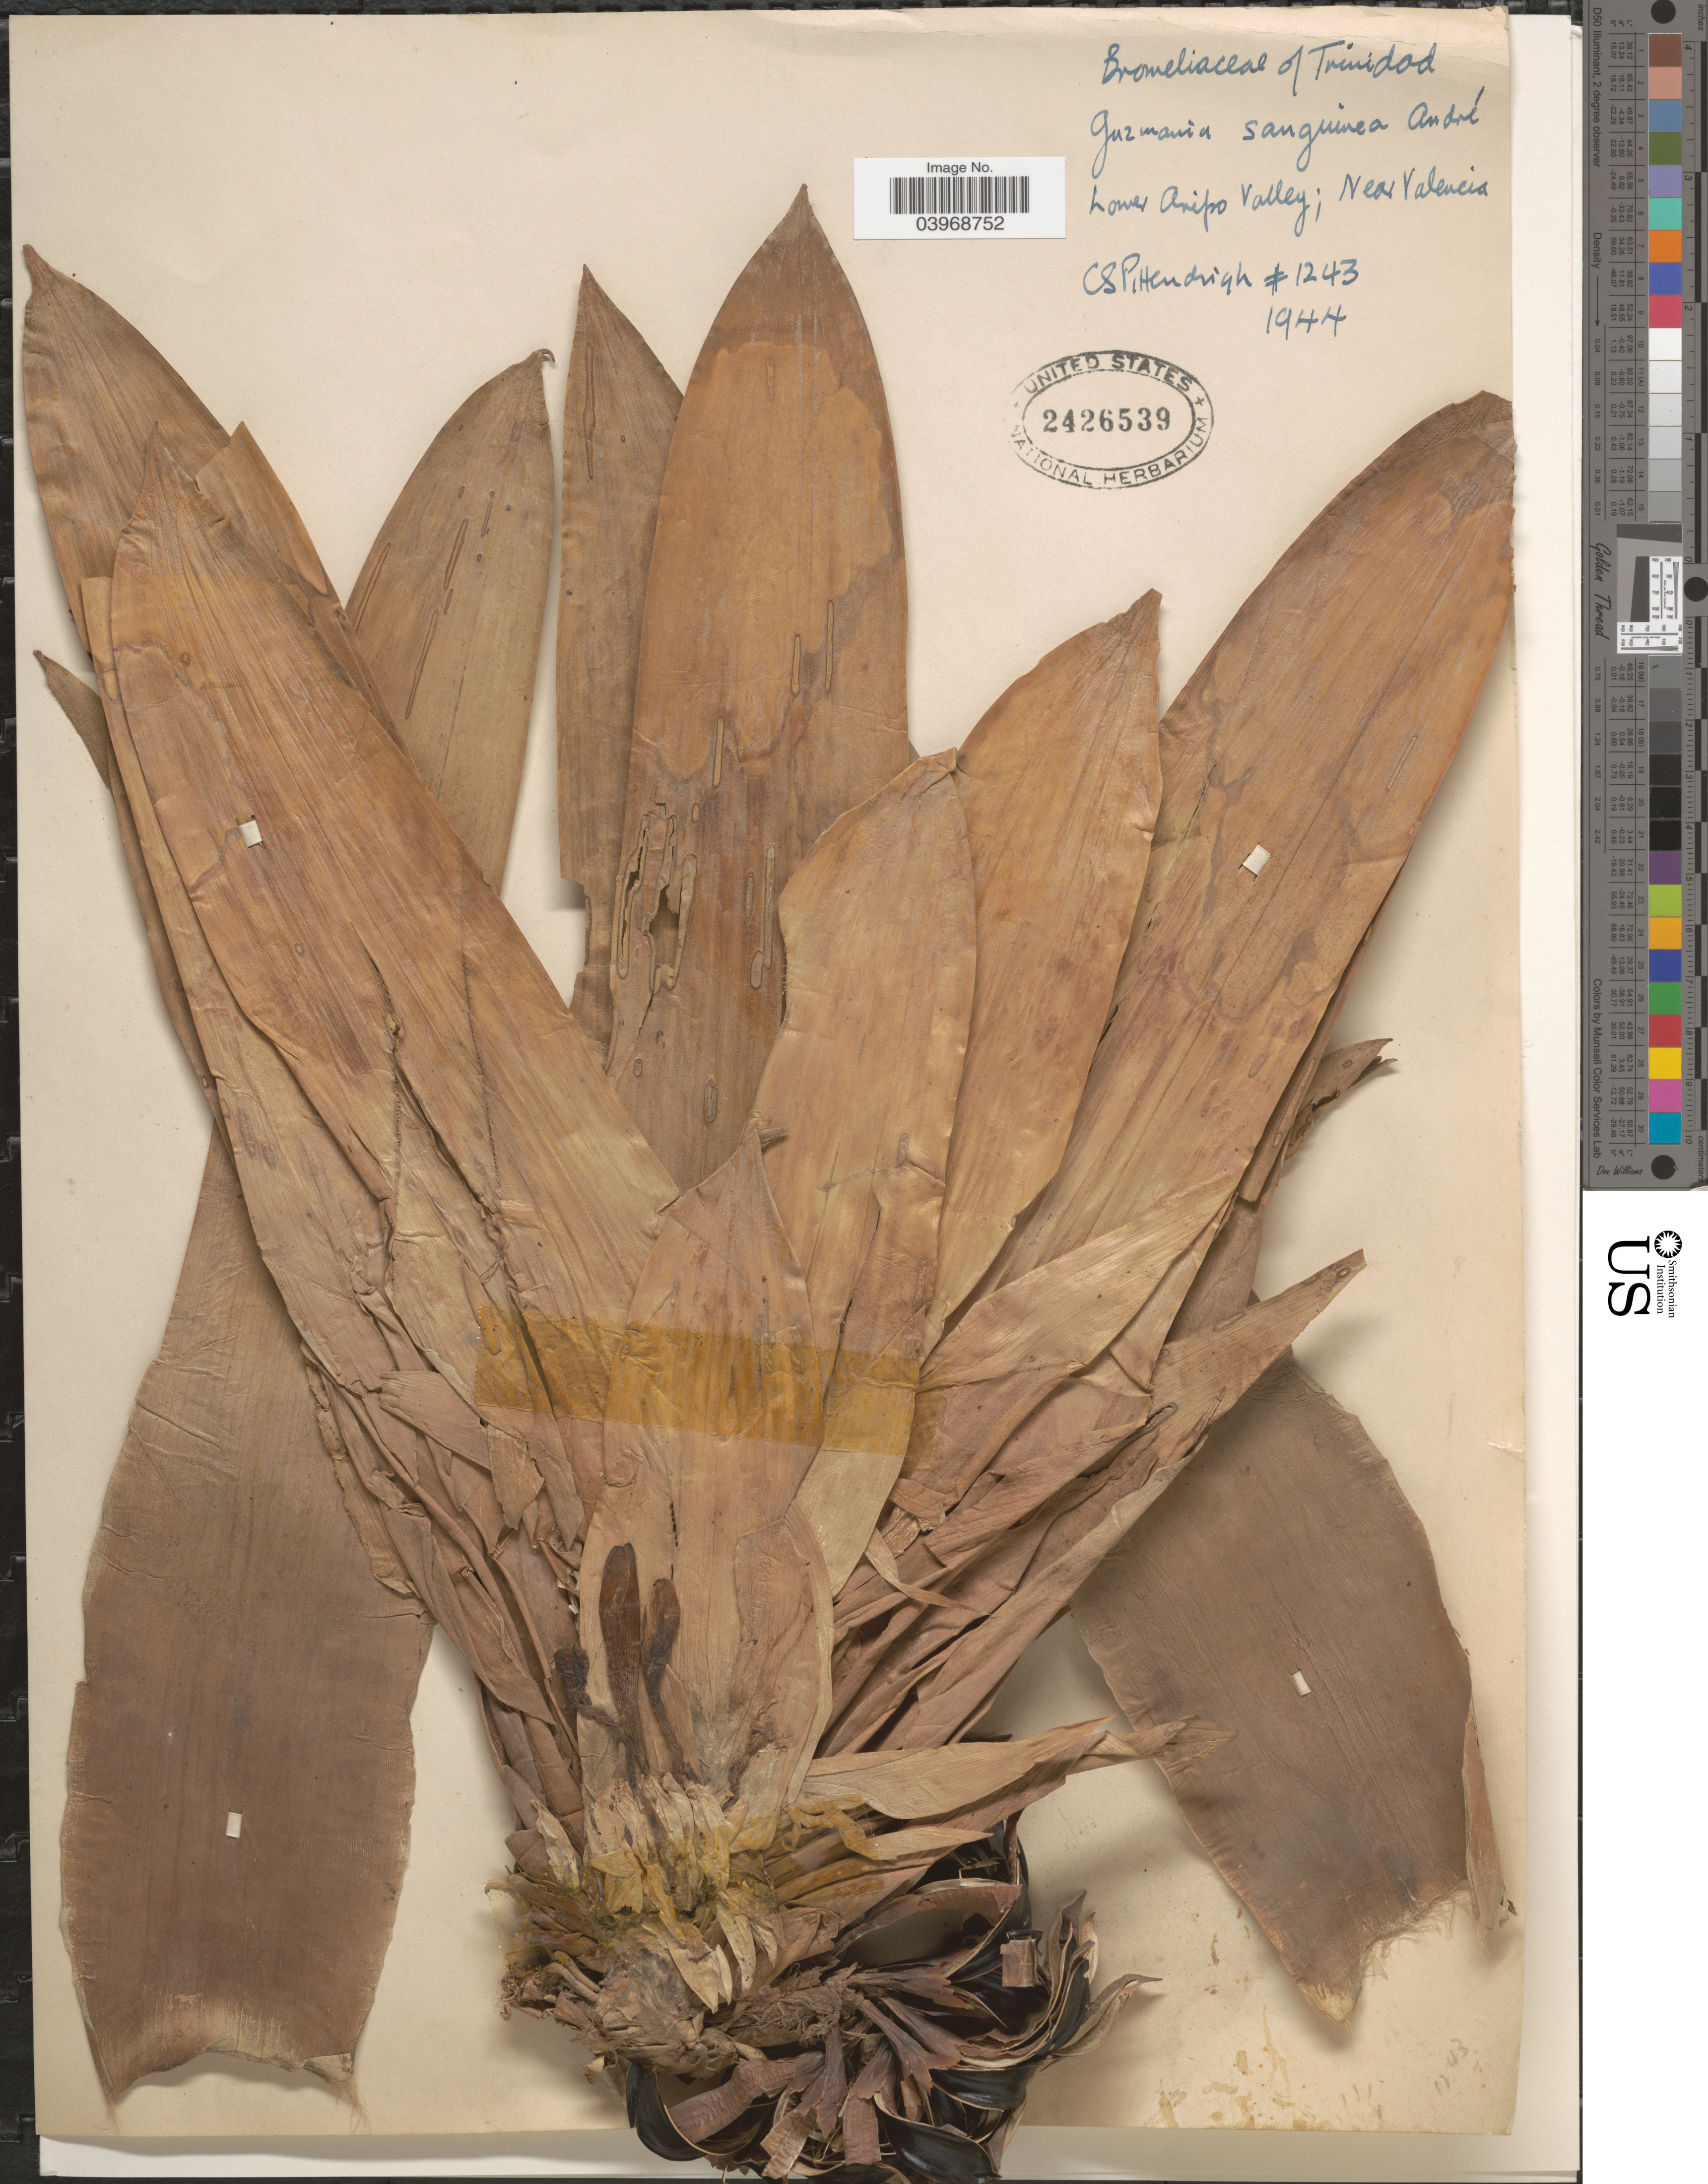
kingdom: Plantae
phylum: Tracheophyta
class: Liliopsida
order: Poales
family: Bromeliaceae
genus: Guzmania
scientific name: Guzmania sanguinea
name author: (André) André ex Mez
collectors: C. Pittendrigh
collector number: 1243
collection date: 1944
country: Trinidad and Tobago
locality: Trinidad. Lower Aripo Valley; Near Valencia.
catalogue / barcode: US 2426539